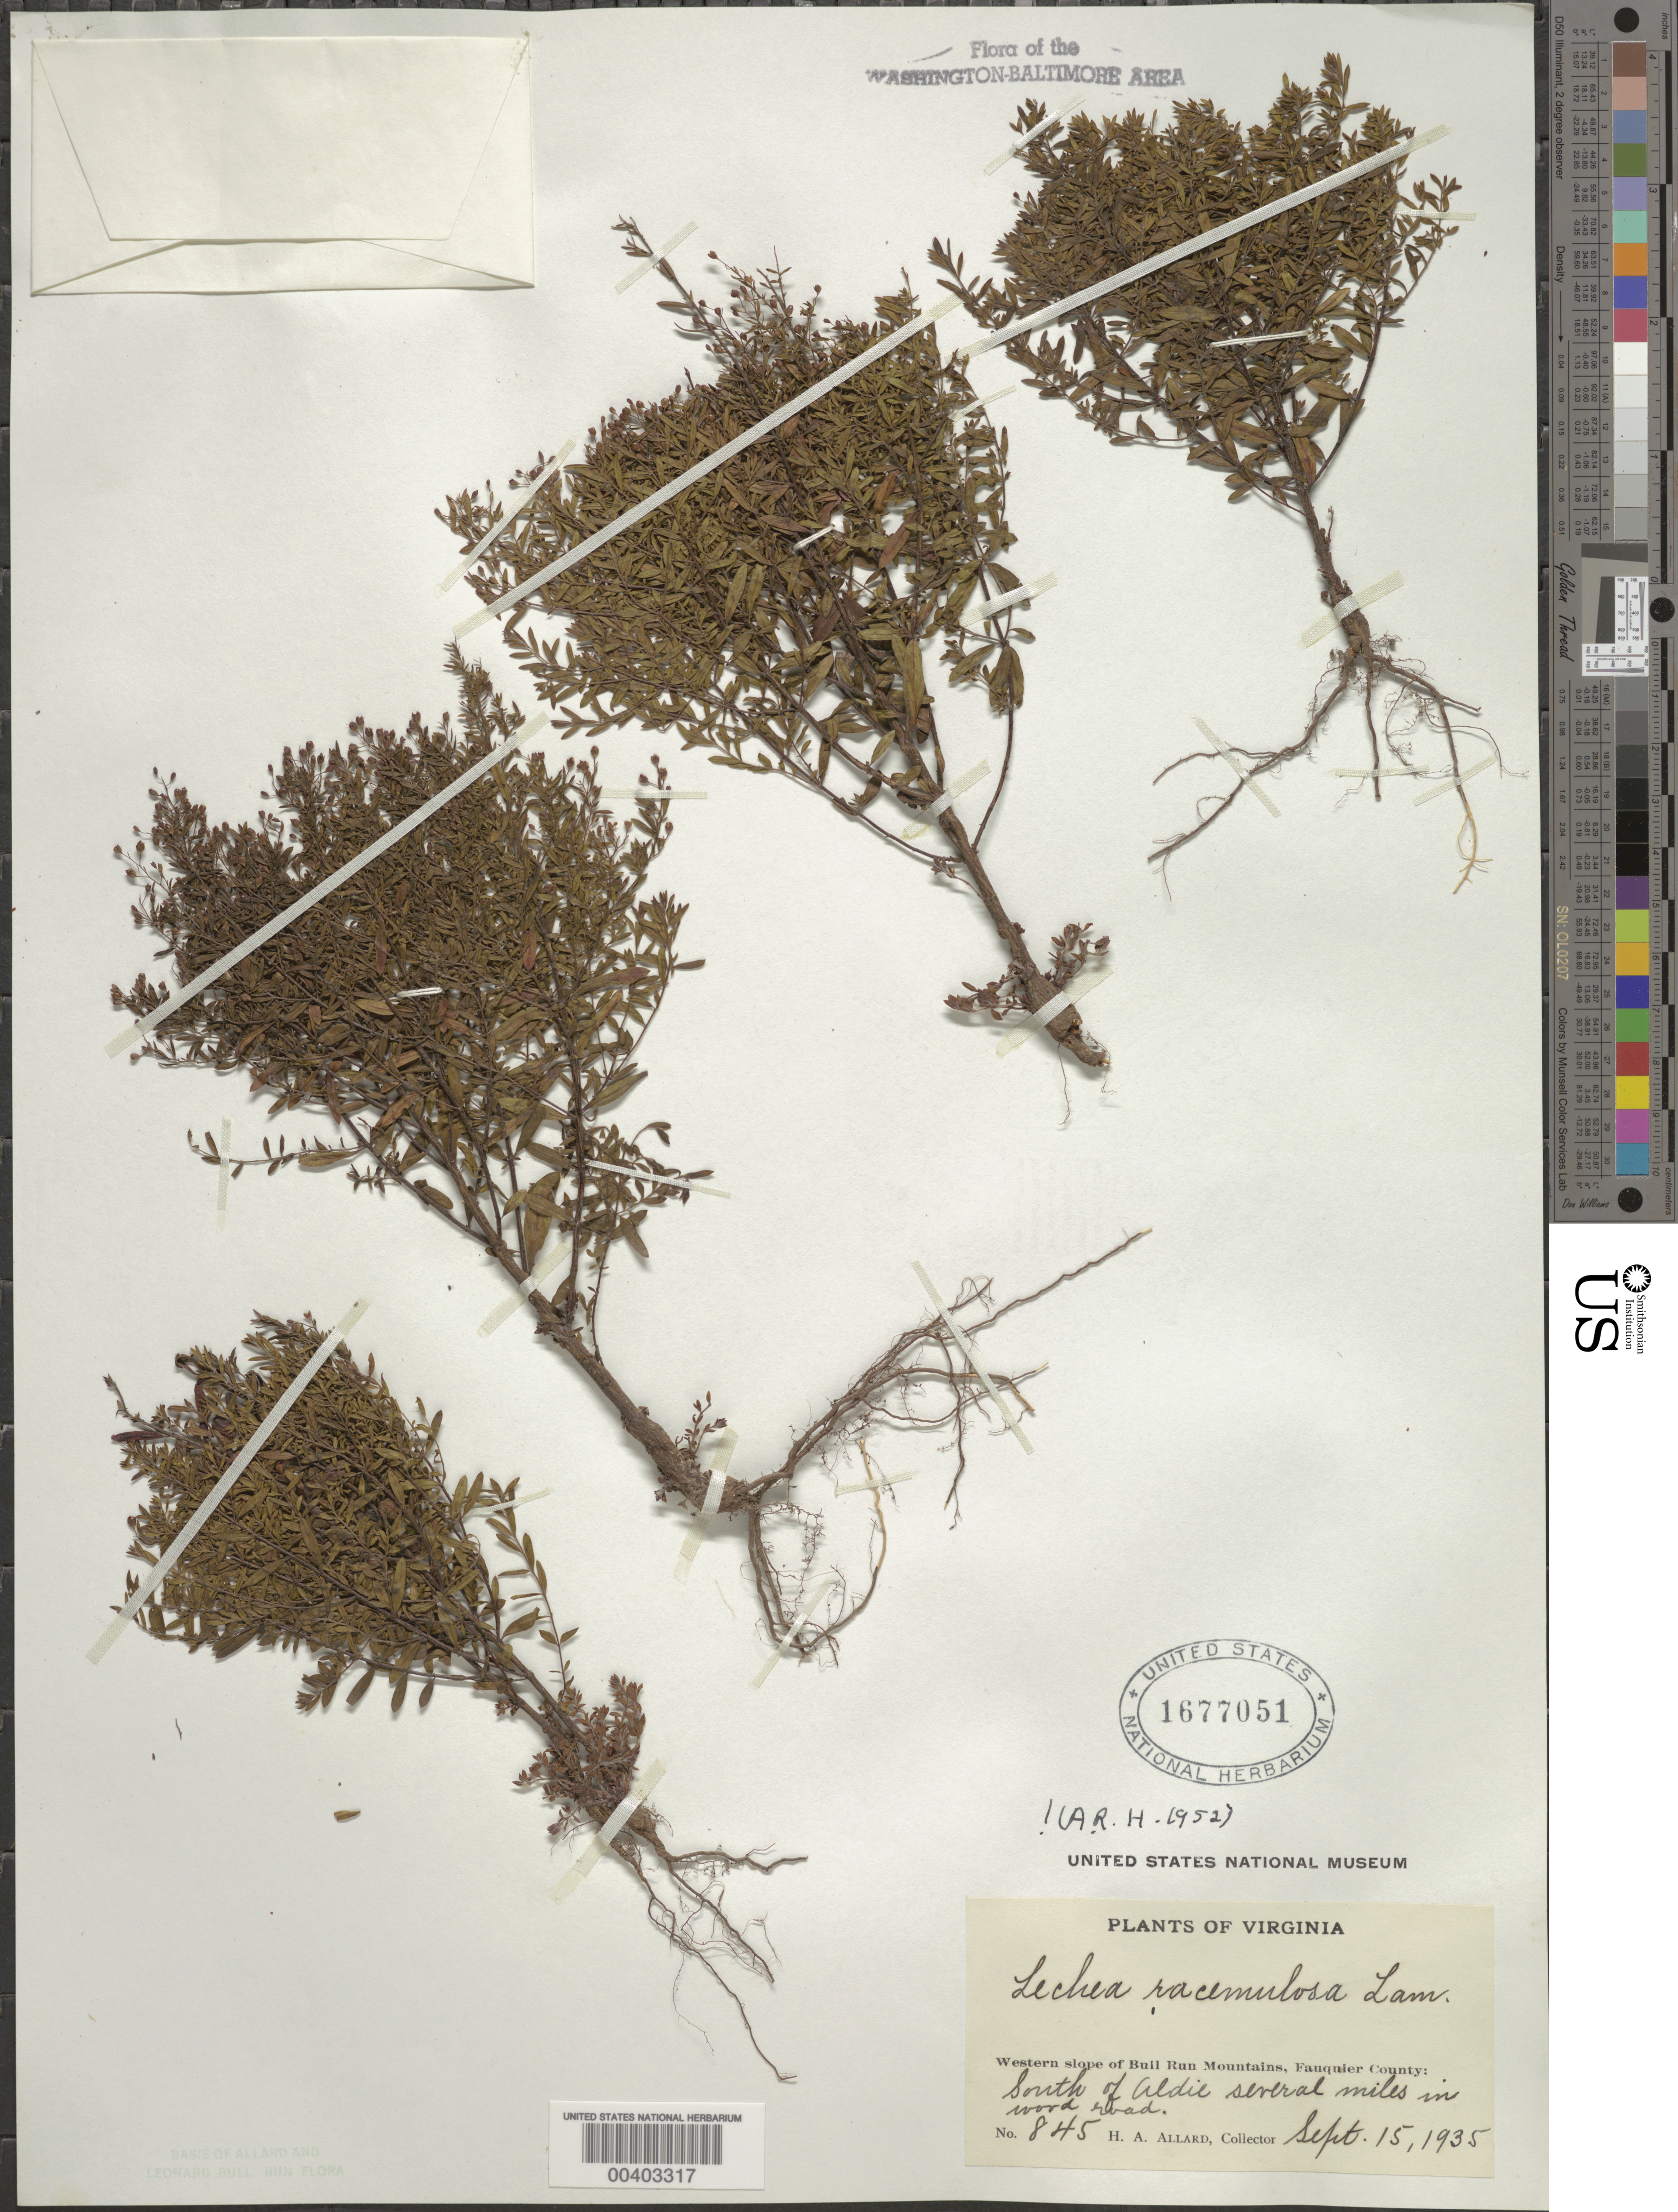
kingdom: Plantae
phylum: Tracheophyta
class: Magnoliopsida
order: Malvales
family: Cistaceae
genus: Lechea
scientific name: Lechea racemulosa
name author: Michx.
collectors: H. A. Allard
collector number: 845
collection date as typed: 15 Sep 1935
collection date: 1935-09-15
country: United States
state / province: Virginia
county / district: Fauquier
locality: South of Aldie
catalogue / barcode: US 1677051